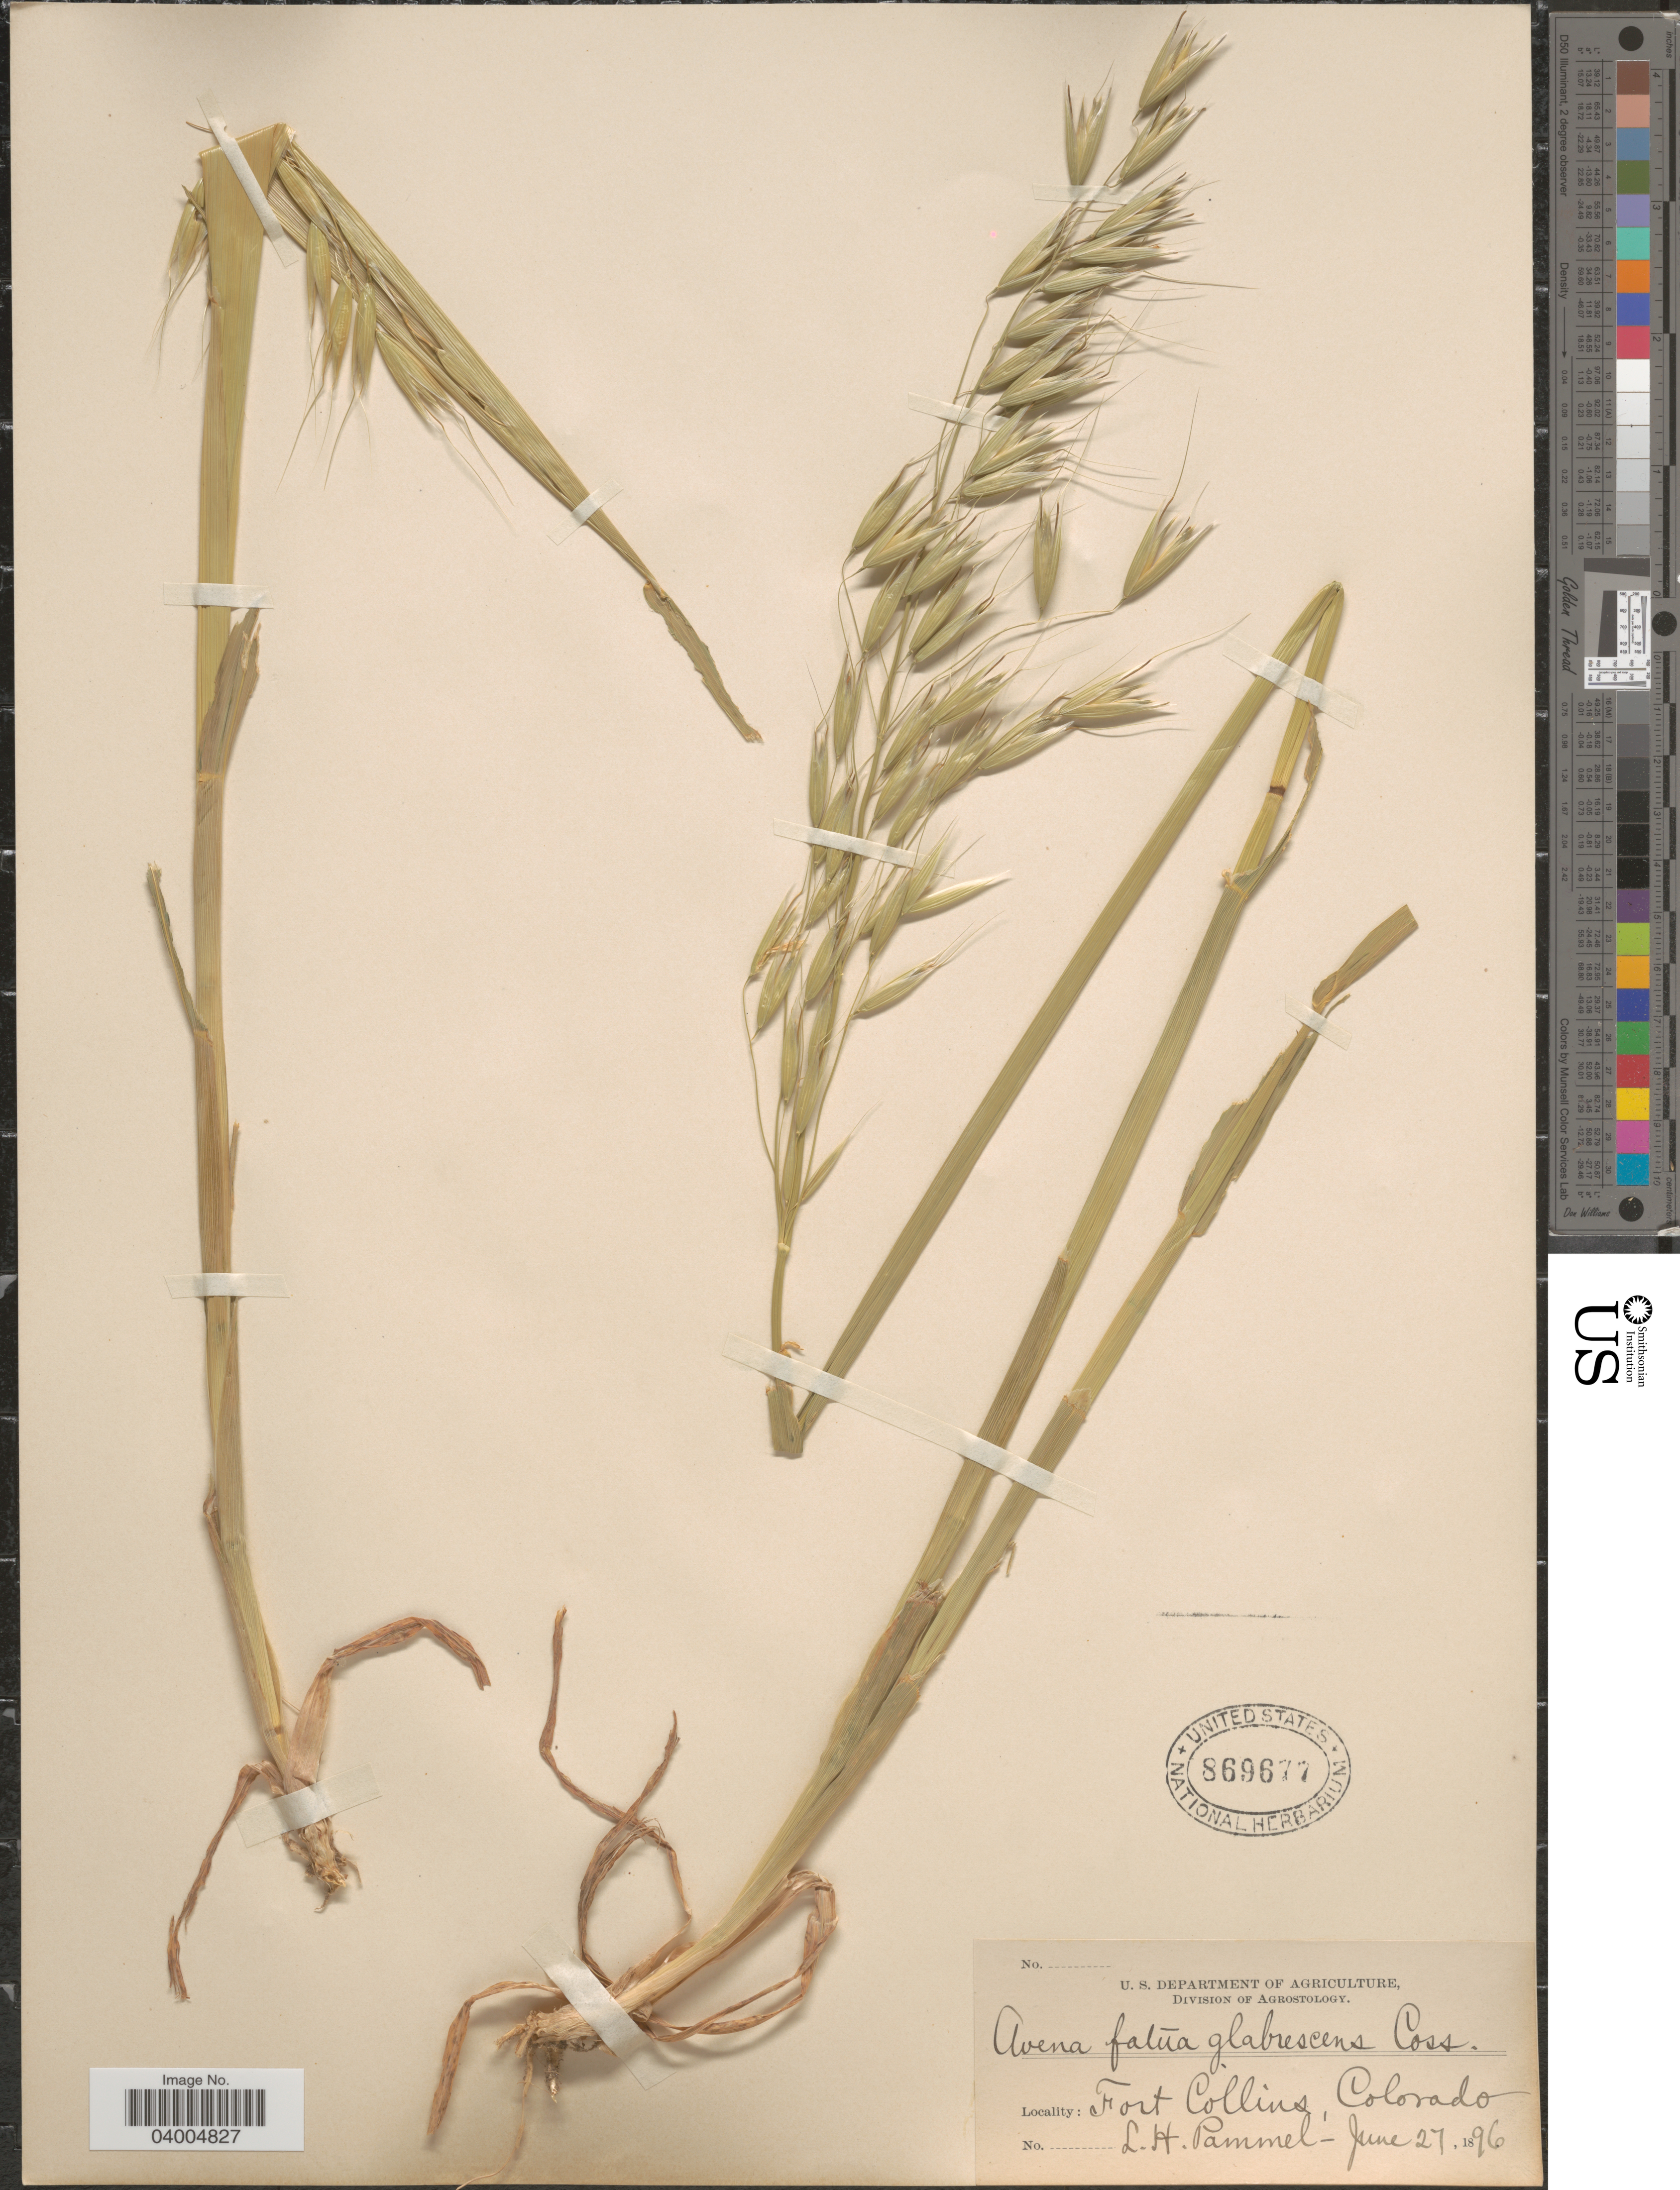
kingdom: Plantae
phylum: Tracheophyta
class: Liliopsida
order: Poales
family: Poaceae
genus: Avena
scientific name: Avena fatua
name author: L.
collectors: L. Pammel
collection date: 1896-07-27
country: United States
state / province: Colorado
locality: Fort Collins.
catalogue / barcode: US 869677